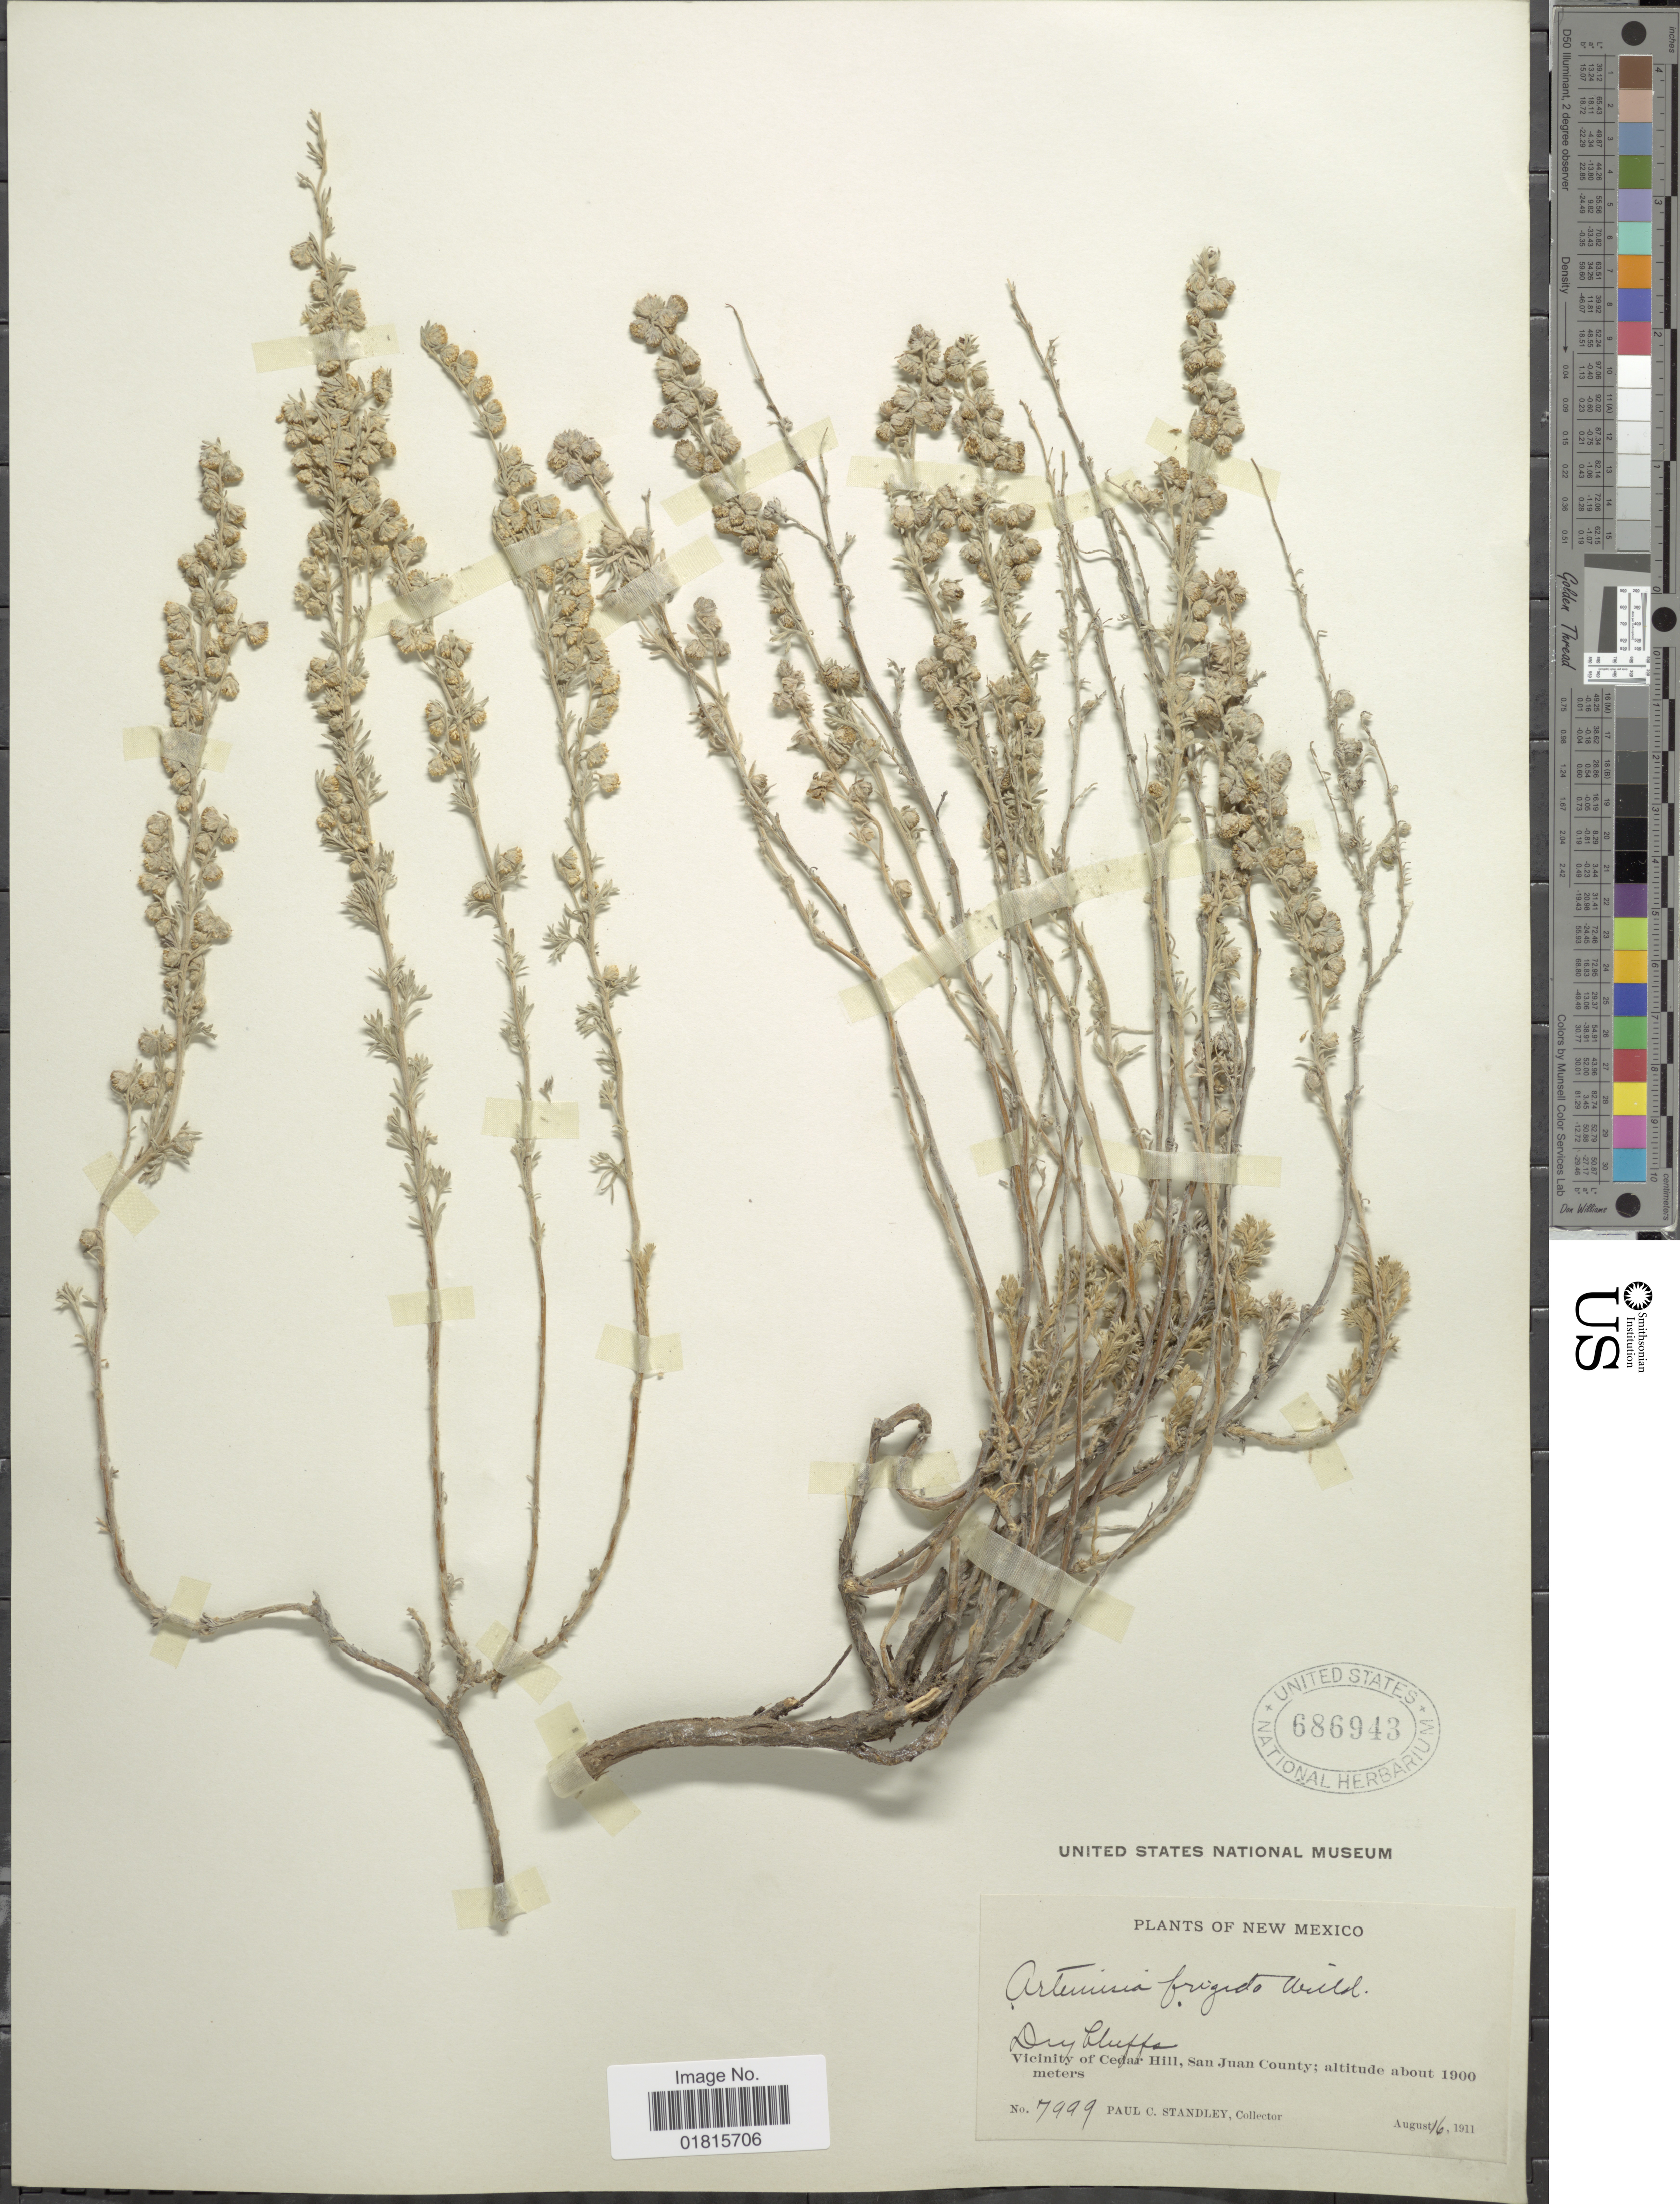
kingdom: Plantae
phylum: Tracheophyta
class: Magnoliopsida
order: Asterales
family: Asteraceae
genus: Artemisia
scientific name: Artemisia frigida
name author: Willd.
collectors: P. C. Standley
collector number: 7999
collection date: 1911-08-16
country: United States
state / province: New Mexico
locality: Dry bluffs, Vicinity of Cedar Hill, San Juan County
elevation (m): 1900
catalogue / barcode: US 686943